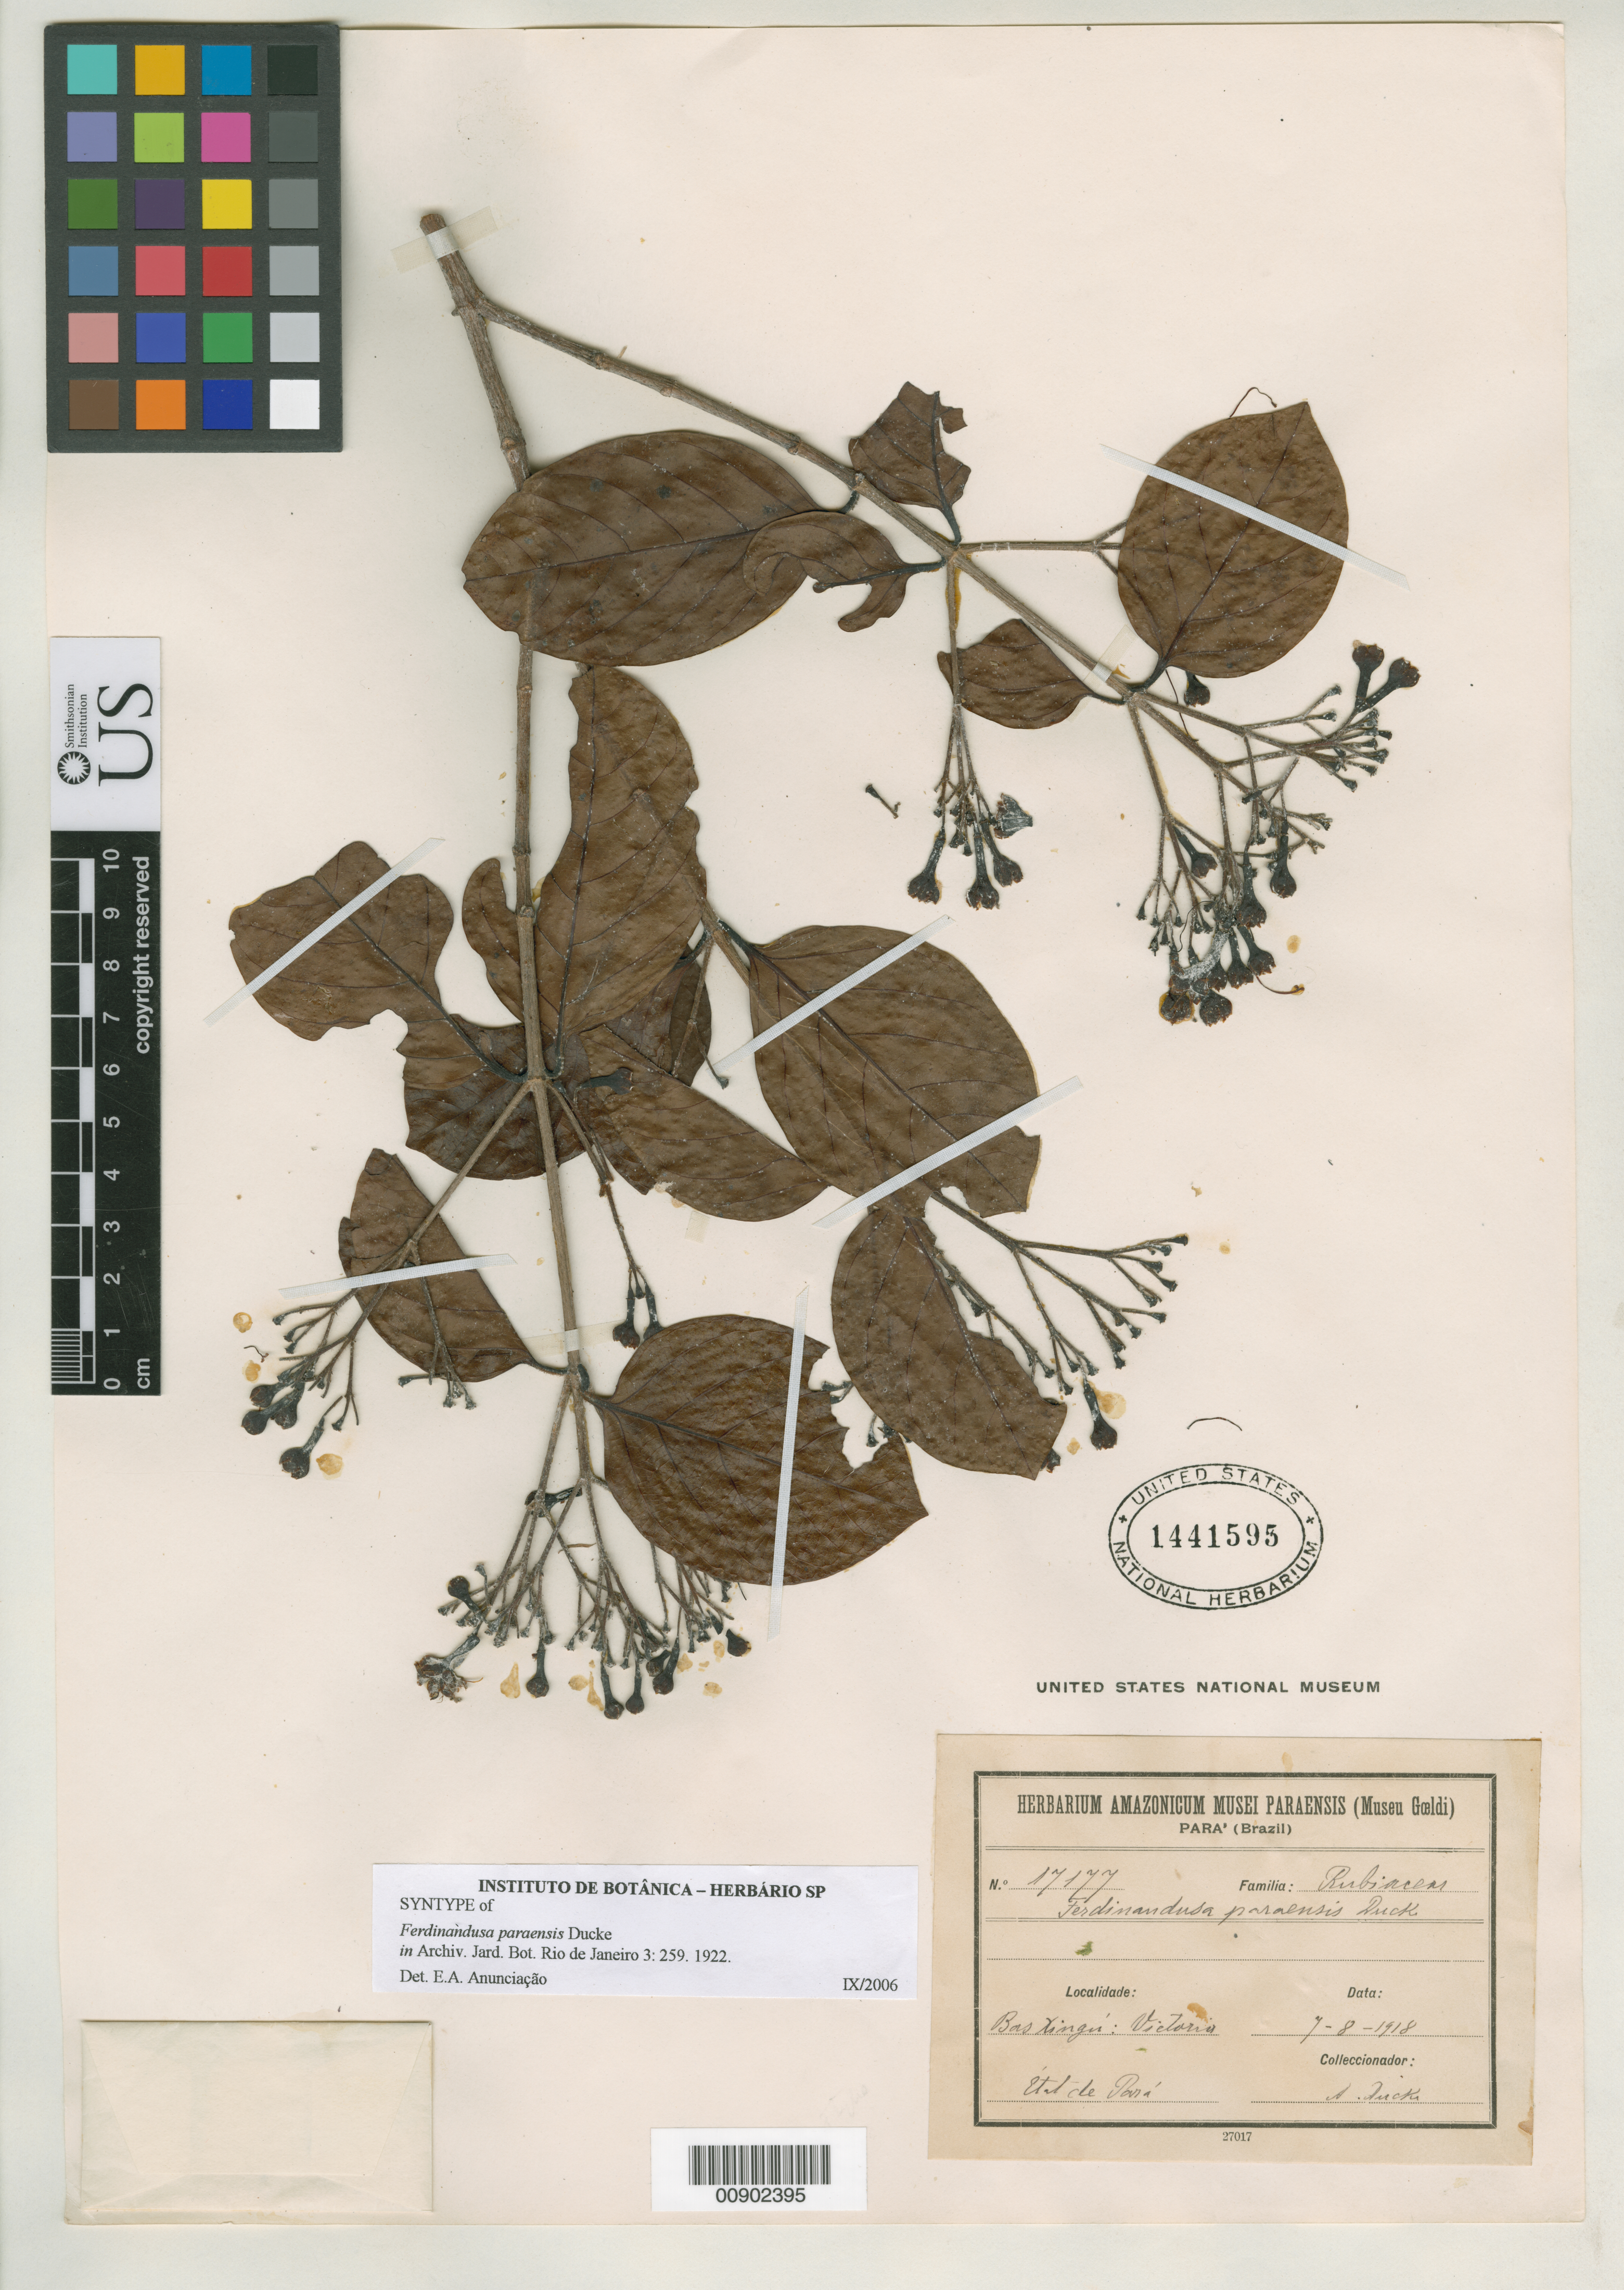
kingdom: Plantae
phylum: Tracheophyta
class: Magnoliopsida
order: Gentianales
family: Rubiaceae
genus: Ferdinandusa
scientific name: Ferdinandusa paraensis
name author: Ducke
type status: Syntype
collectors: A. Ducke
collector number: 17177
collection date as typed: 07 Aug 1918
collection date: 1918-08-07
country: Brazil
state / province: Pará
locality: Bastingú: Victoria.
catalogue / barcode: US 1441595